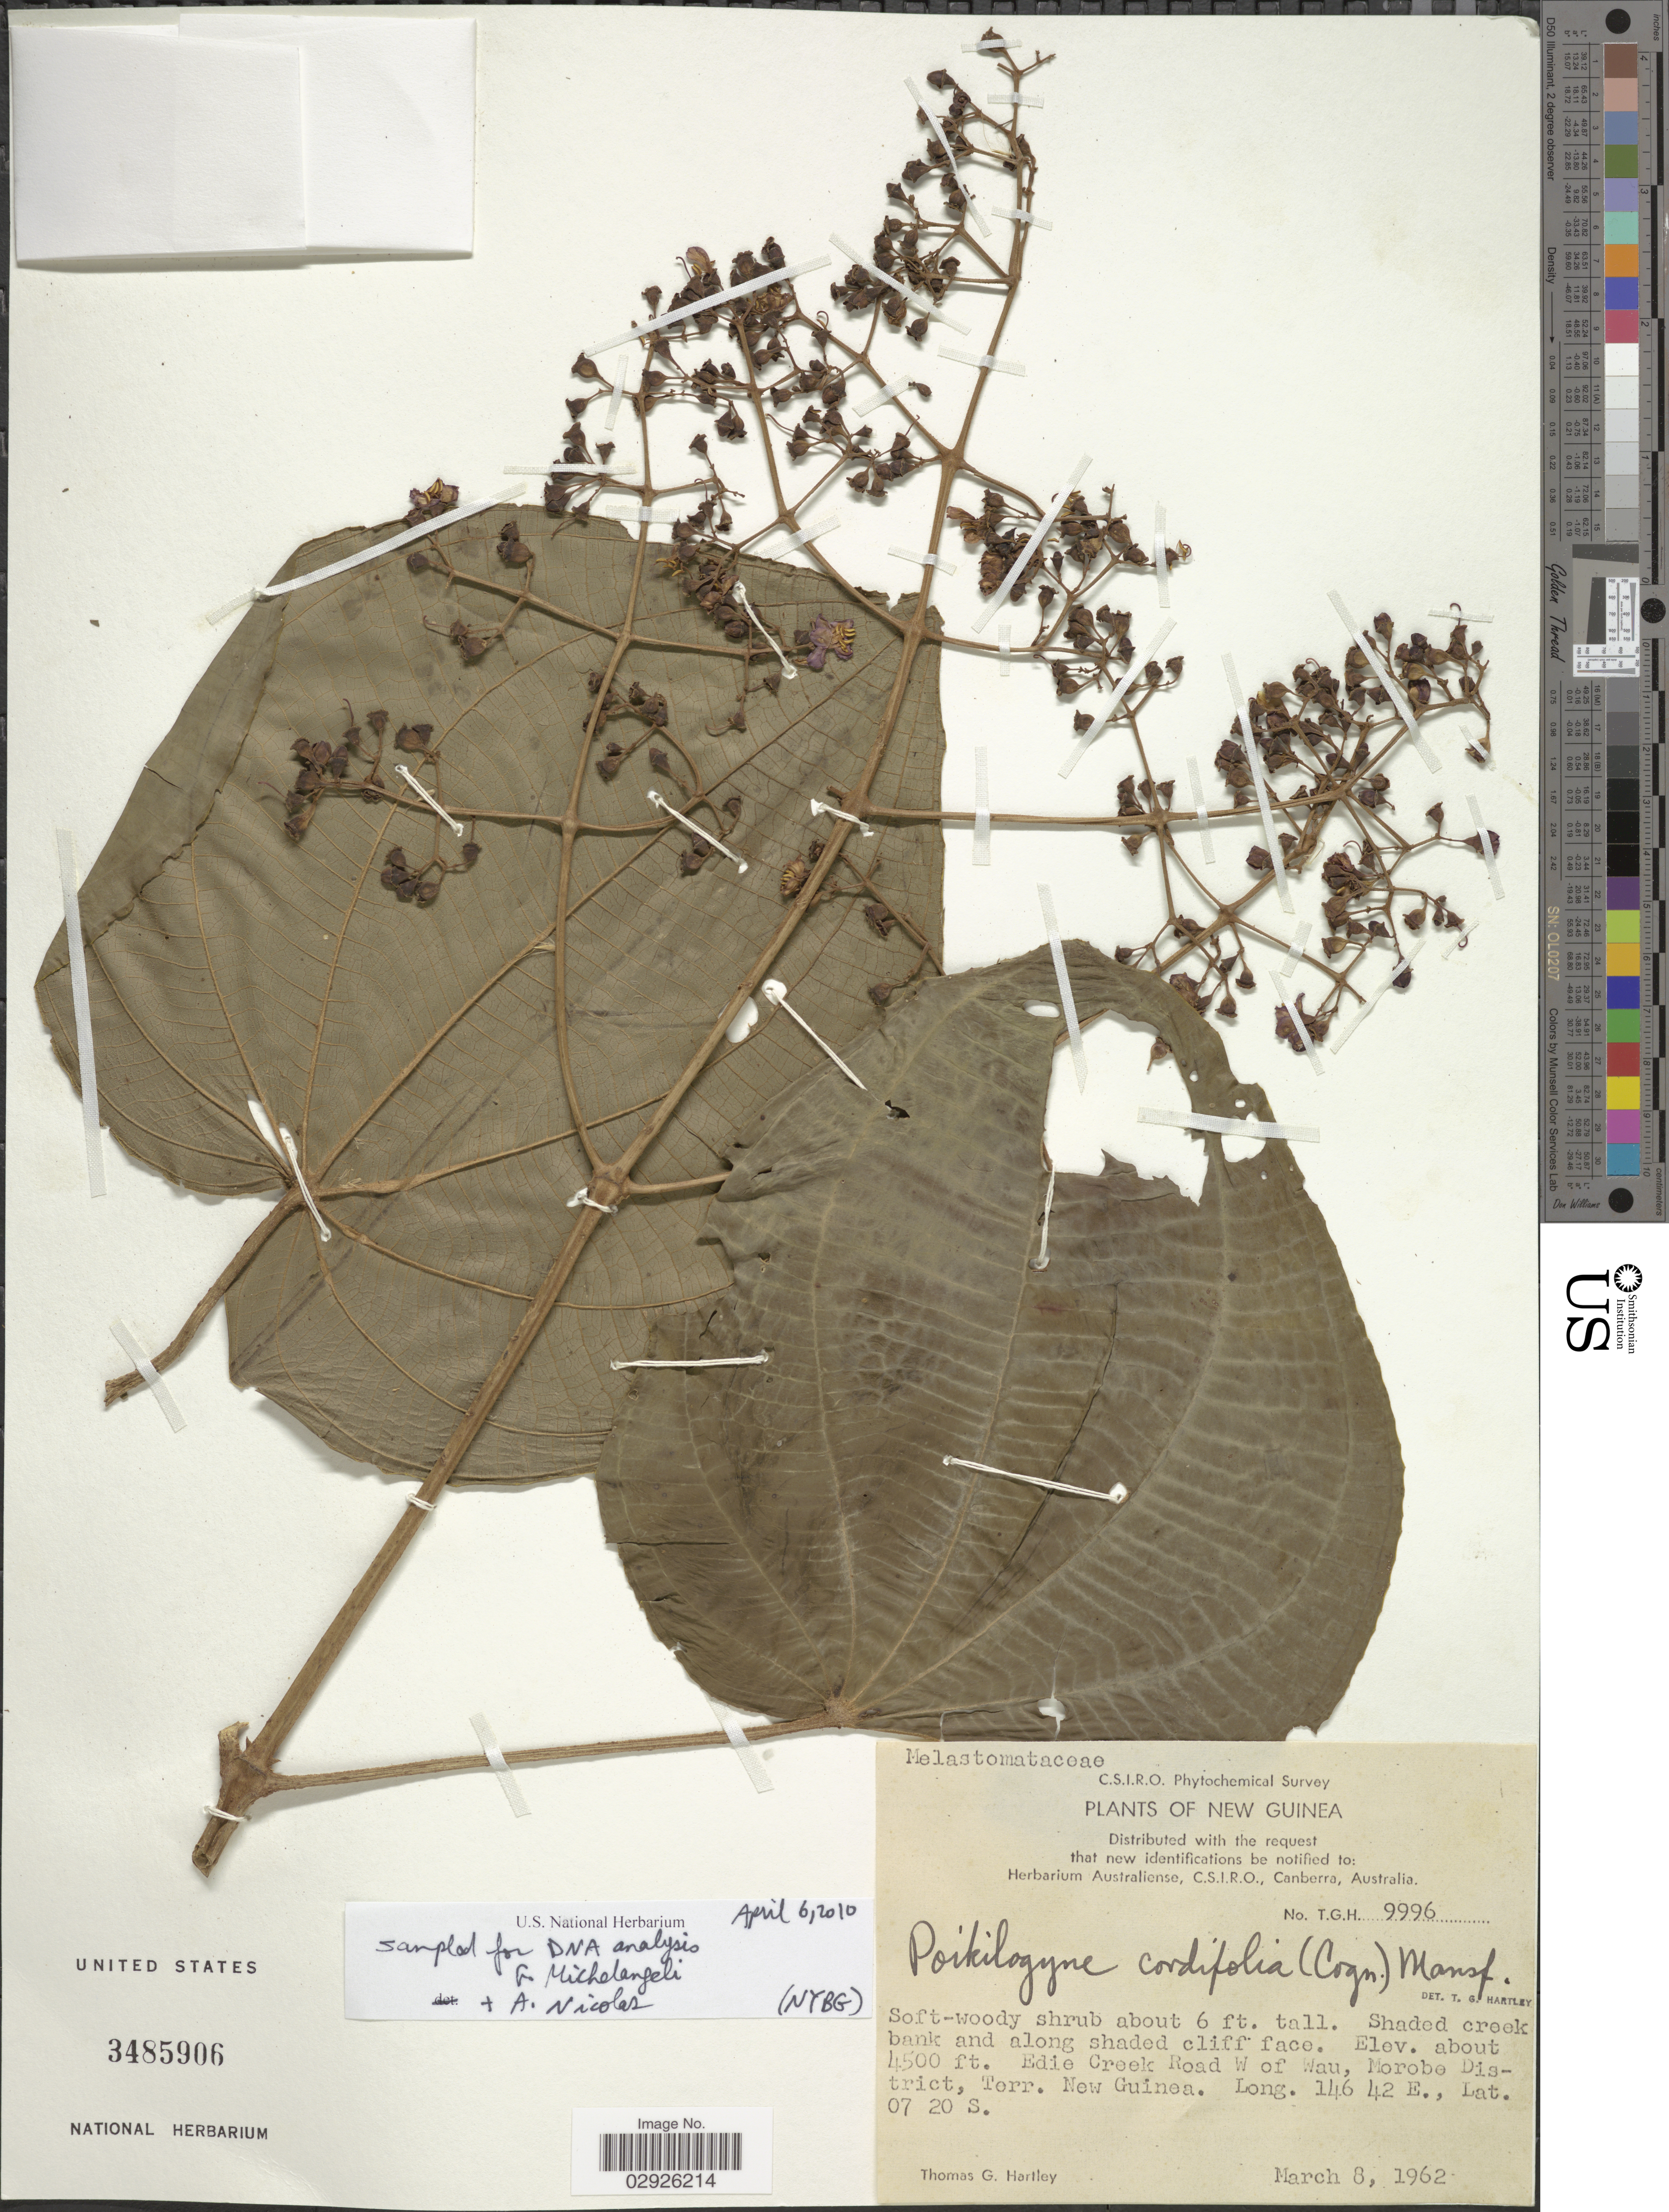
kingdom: Plantae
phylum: Tracheophyta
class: Magnoliopsida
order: Myrtales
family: Melastomataceae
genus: Poikilogyne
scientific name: Poikilogyne cordifolia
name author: Mansf.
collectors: T. G. Hartley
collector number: T.G.H.9996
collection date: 1962-03-08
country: Papua New Guinea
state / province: Morobe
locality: New Guinea. Edie Creek Road W of Wau, Morobe District, Terr. New Guinea.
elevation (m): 1372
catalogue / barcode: US 3485906